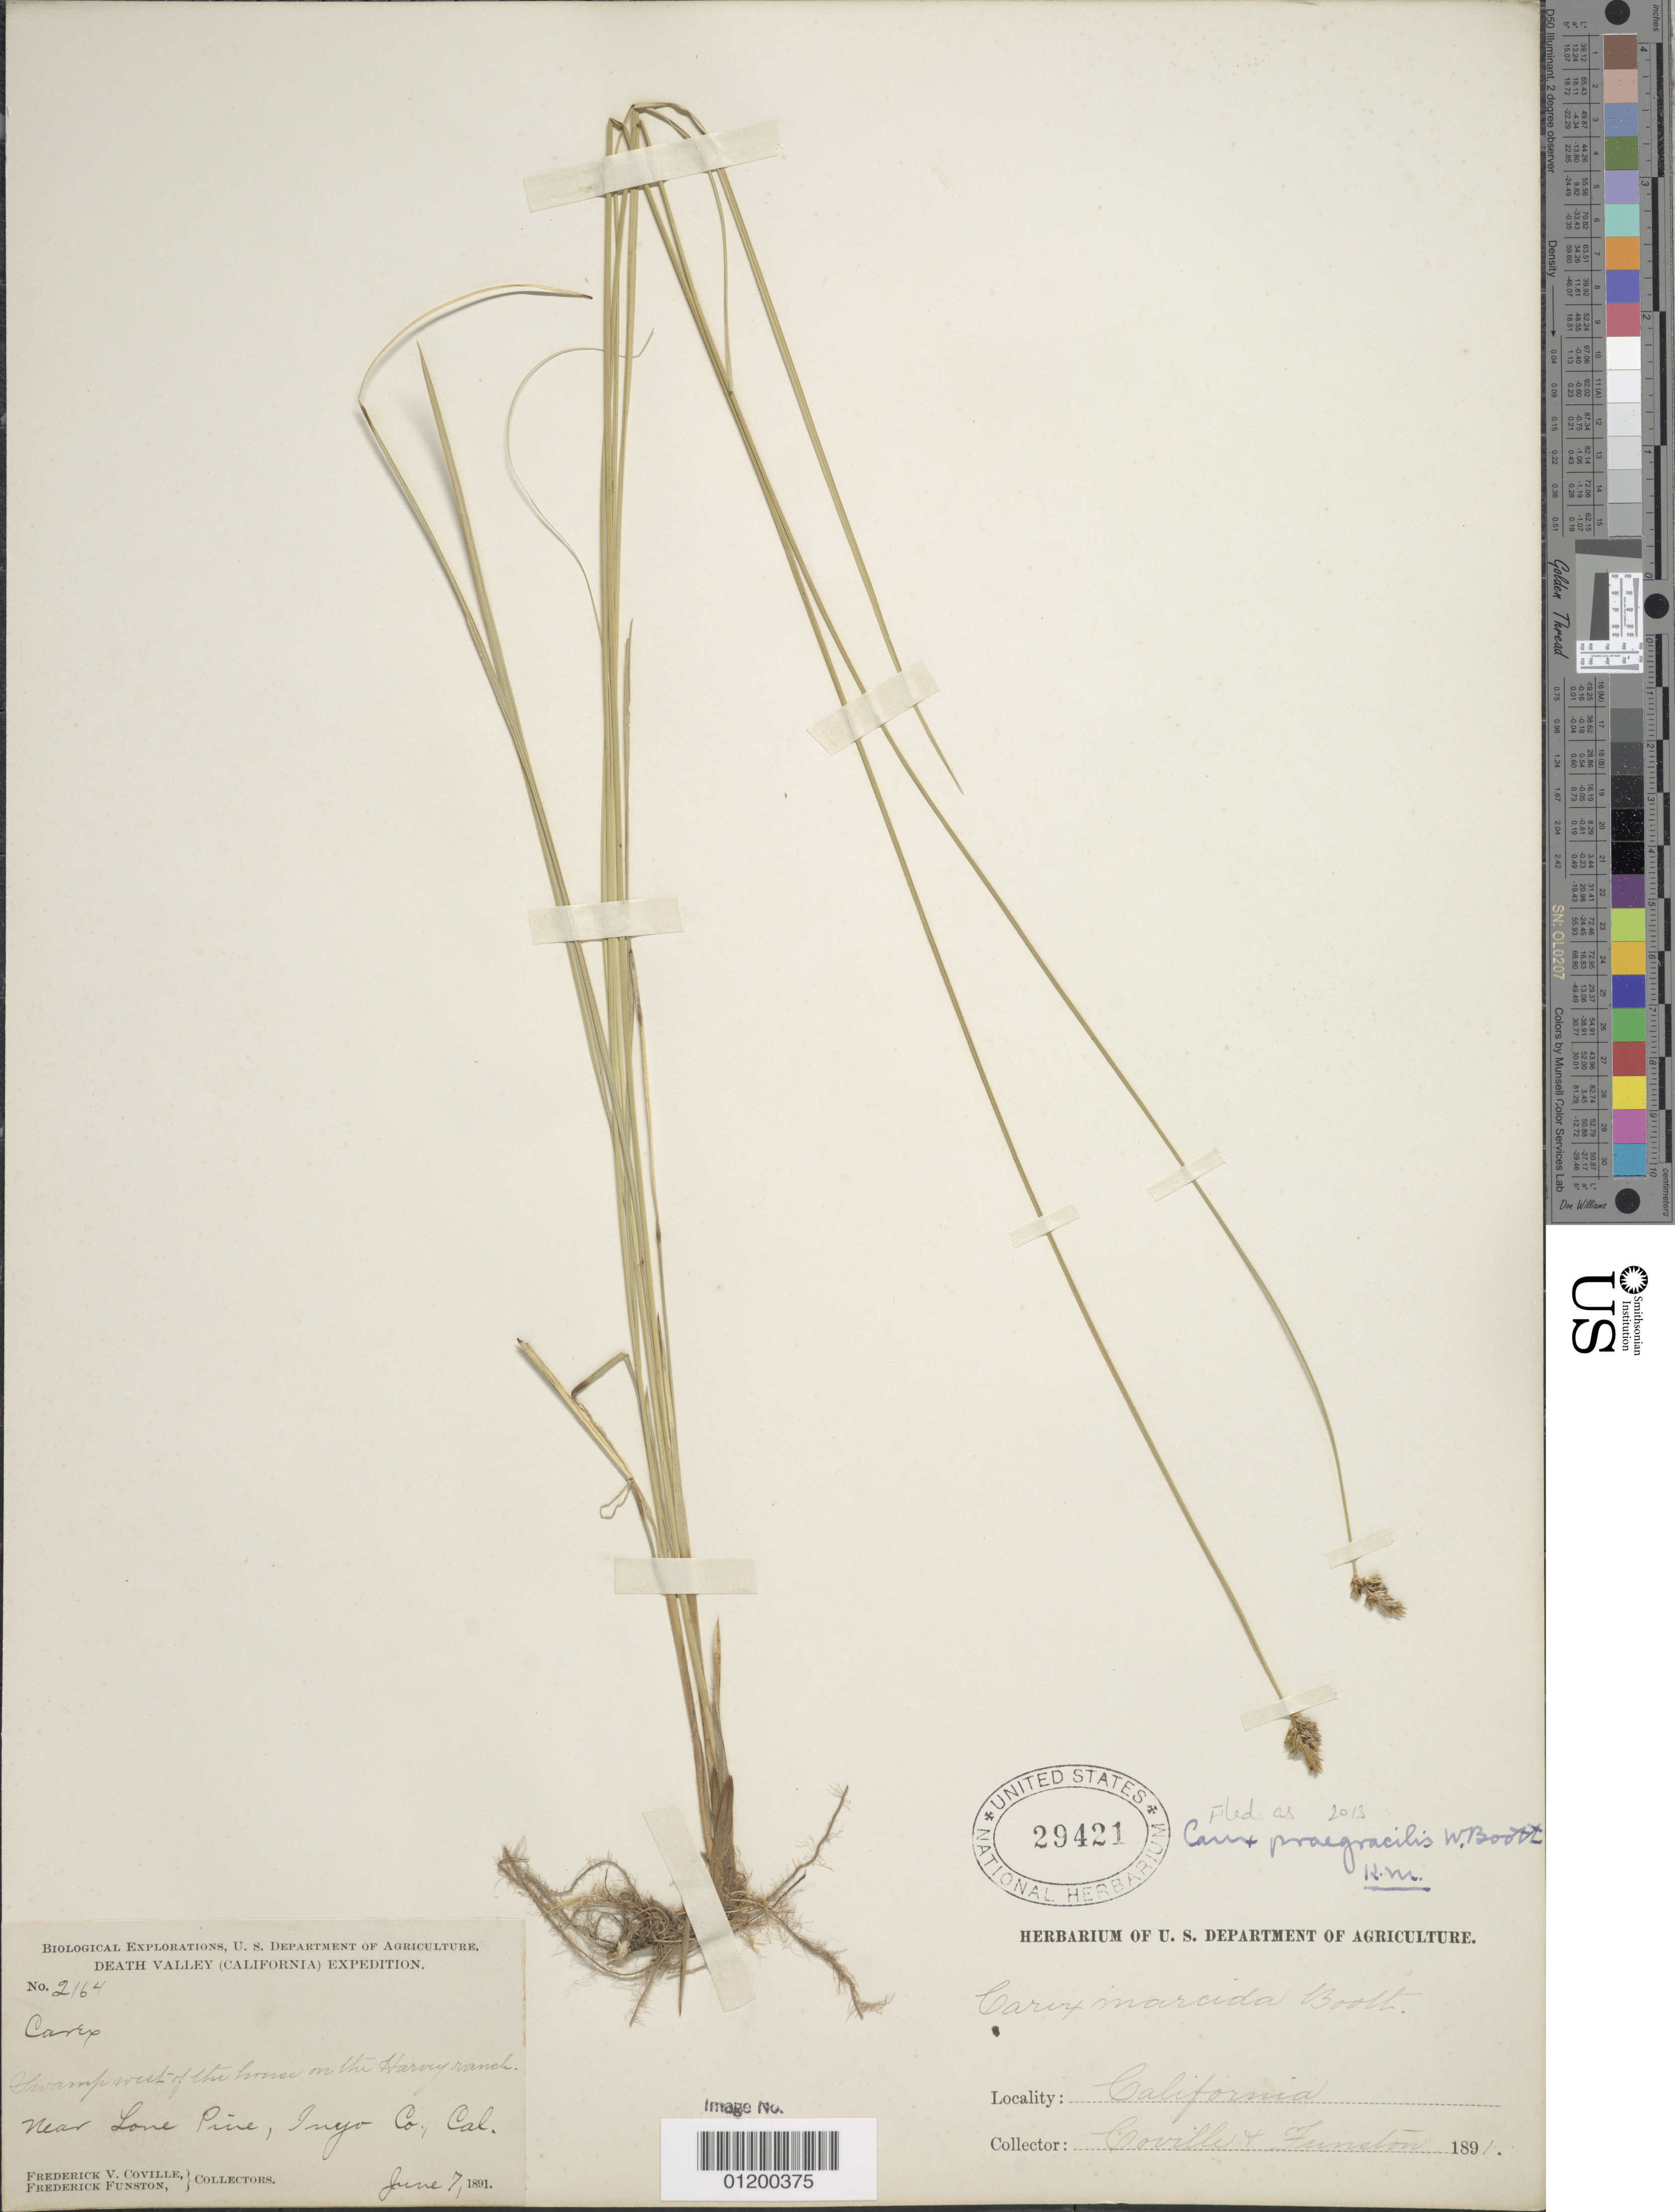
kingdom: Plantae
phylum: Tracheophyta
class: Liliopsida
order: Poales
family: Cyperaceae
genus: Carex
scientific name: Carex praegracilis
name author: W. Boott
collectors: F. V. Coville & F. Funston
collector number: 2164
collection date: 1891-06-07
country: United States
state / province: California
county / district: Inyo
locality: near Lone Pine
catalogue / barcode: US 29421